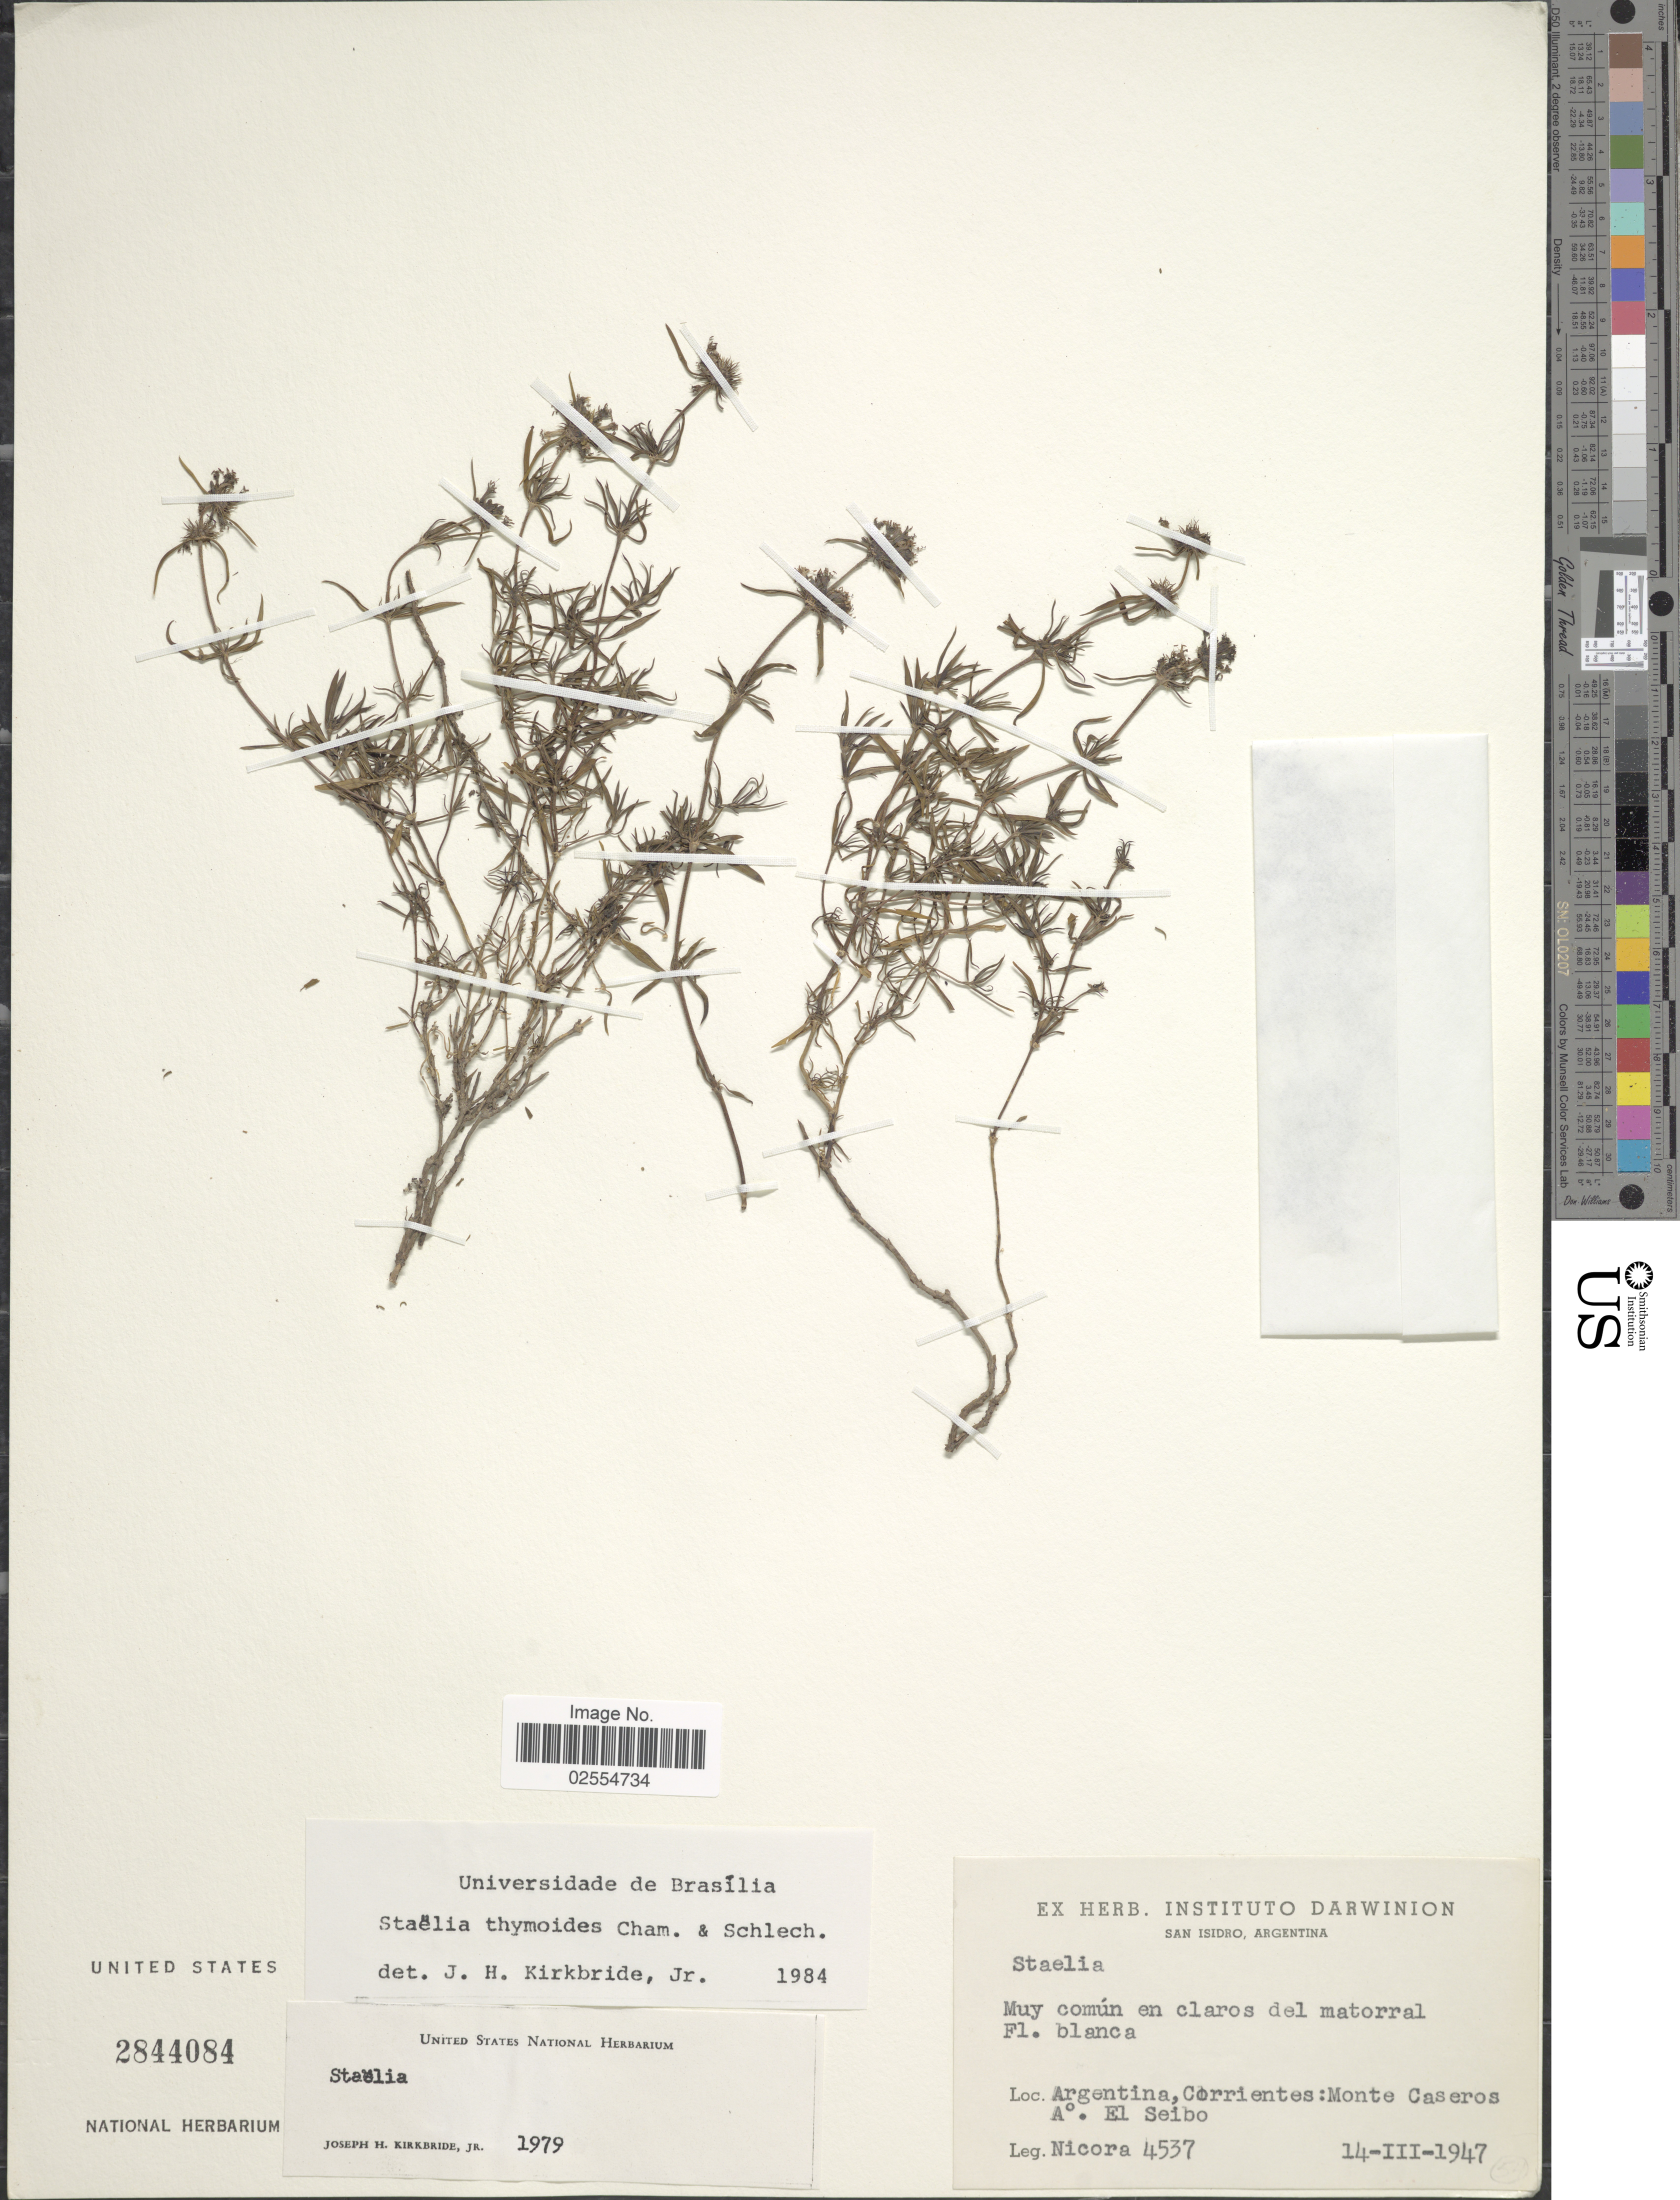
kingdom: Plantae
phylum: Tracheophyta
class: Magnoliopsida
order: Gentianales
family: Rubiaceae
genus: Staelia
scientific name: Staelia thymoides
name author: Cham. & Schltdl.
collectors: Nicora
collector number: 4537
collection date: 1947-03-14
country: Argentina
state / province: Corrientes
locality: Monte Caseros, Ao. El Seibo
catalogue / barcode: US 2844084